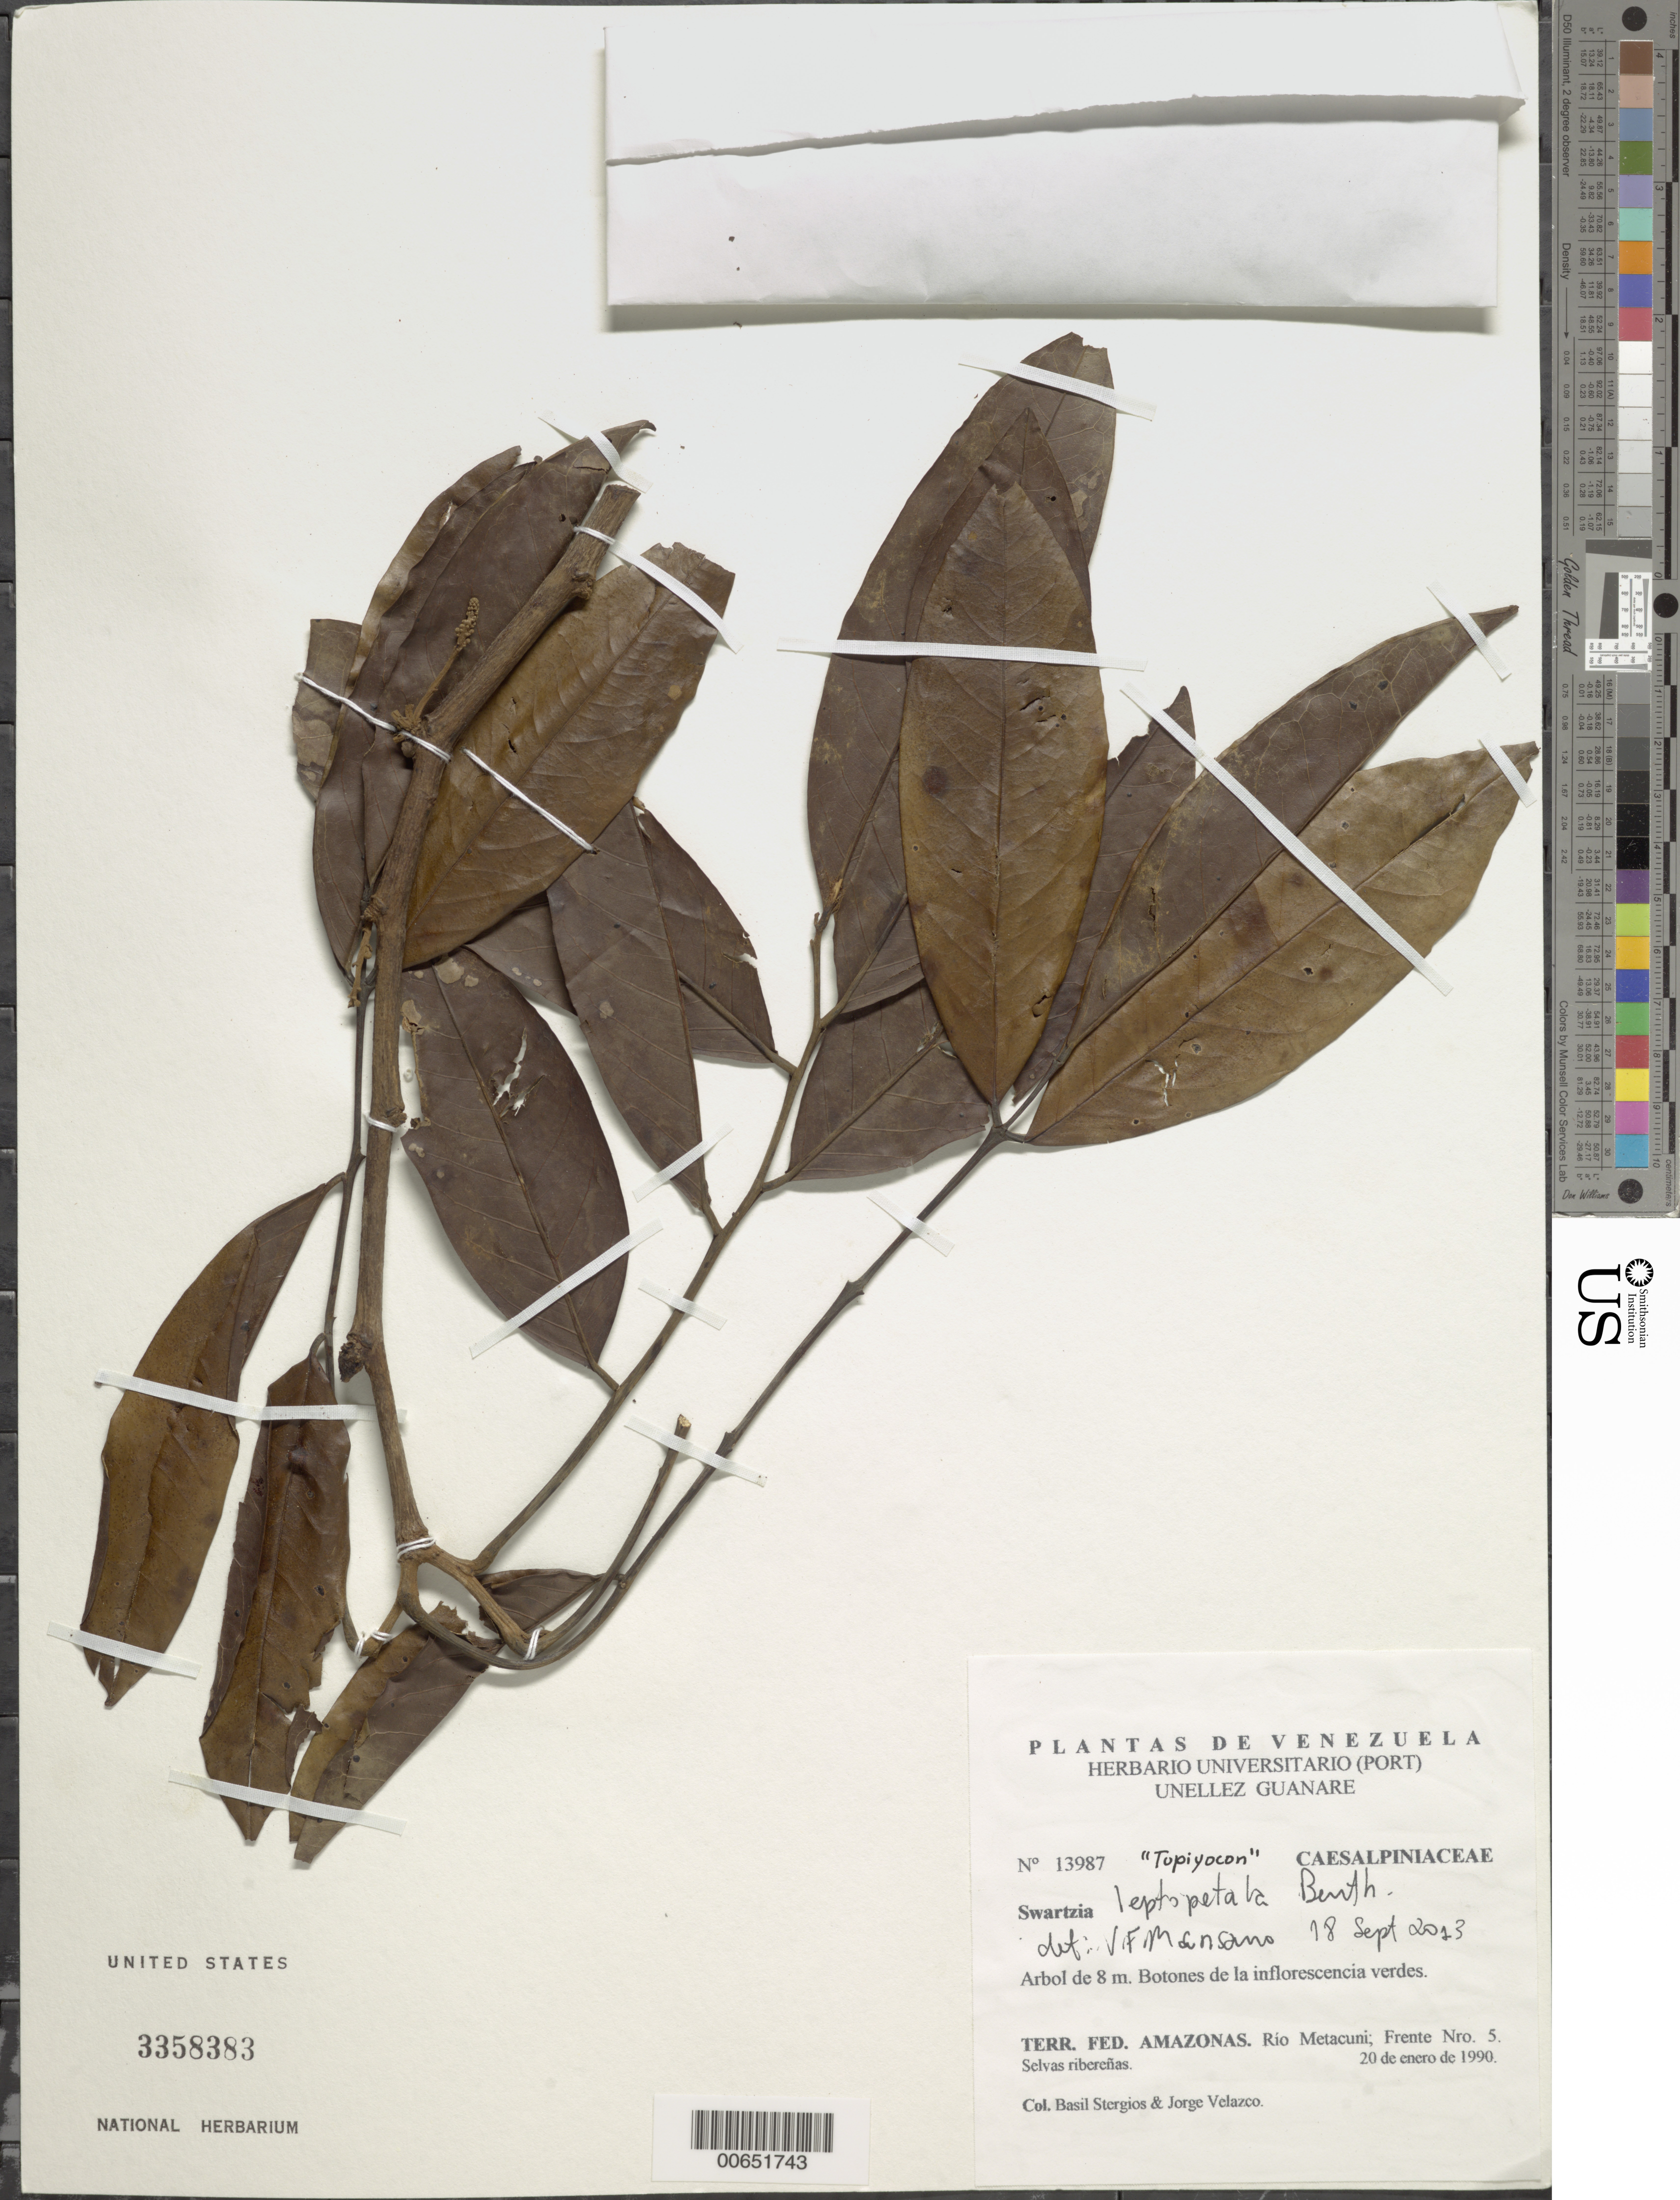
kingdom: Plantae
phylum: Tracheophyta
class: Magnoliopsida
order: Fabales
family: Fabaceae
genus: Swartzia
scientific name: Swartzia leptopetala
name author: Benth.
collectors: B. G. Stergios & J. Velazco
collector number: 13987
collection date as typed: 20 Jan 1990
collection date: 1990-01-20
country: Venezuela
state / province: Amazonas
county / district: Alto Orinoco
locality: Río Metacuni; Frente No. 5, Pica No. 2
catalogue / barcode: US 3358383